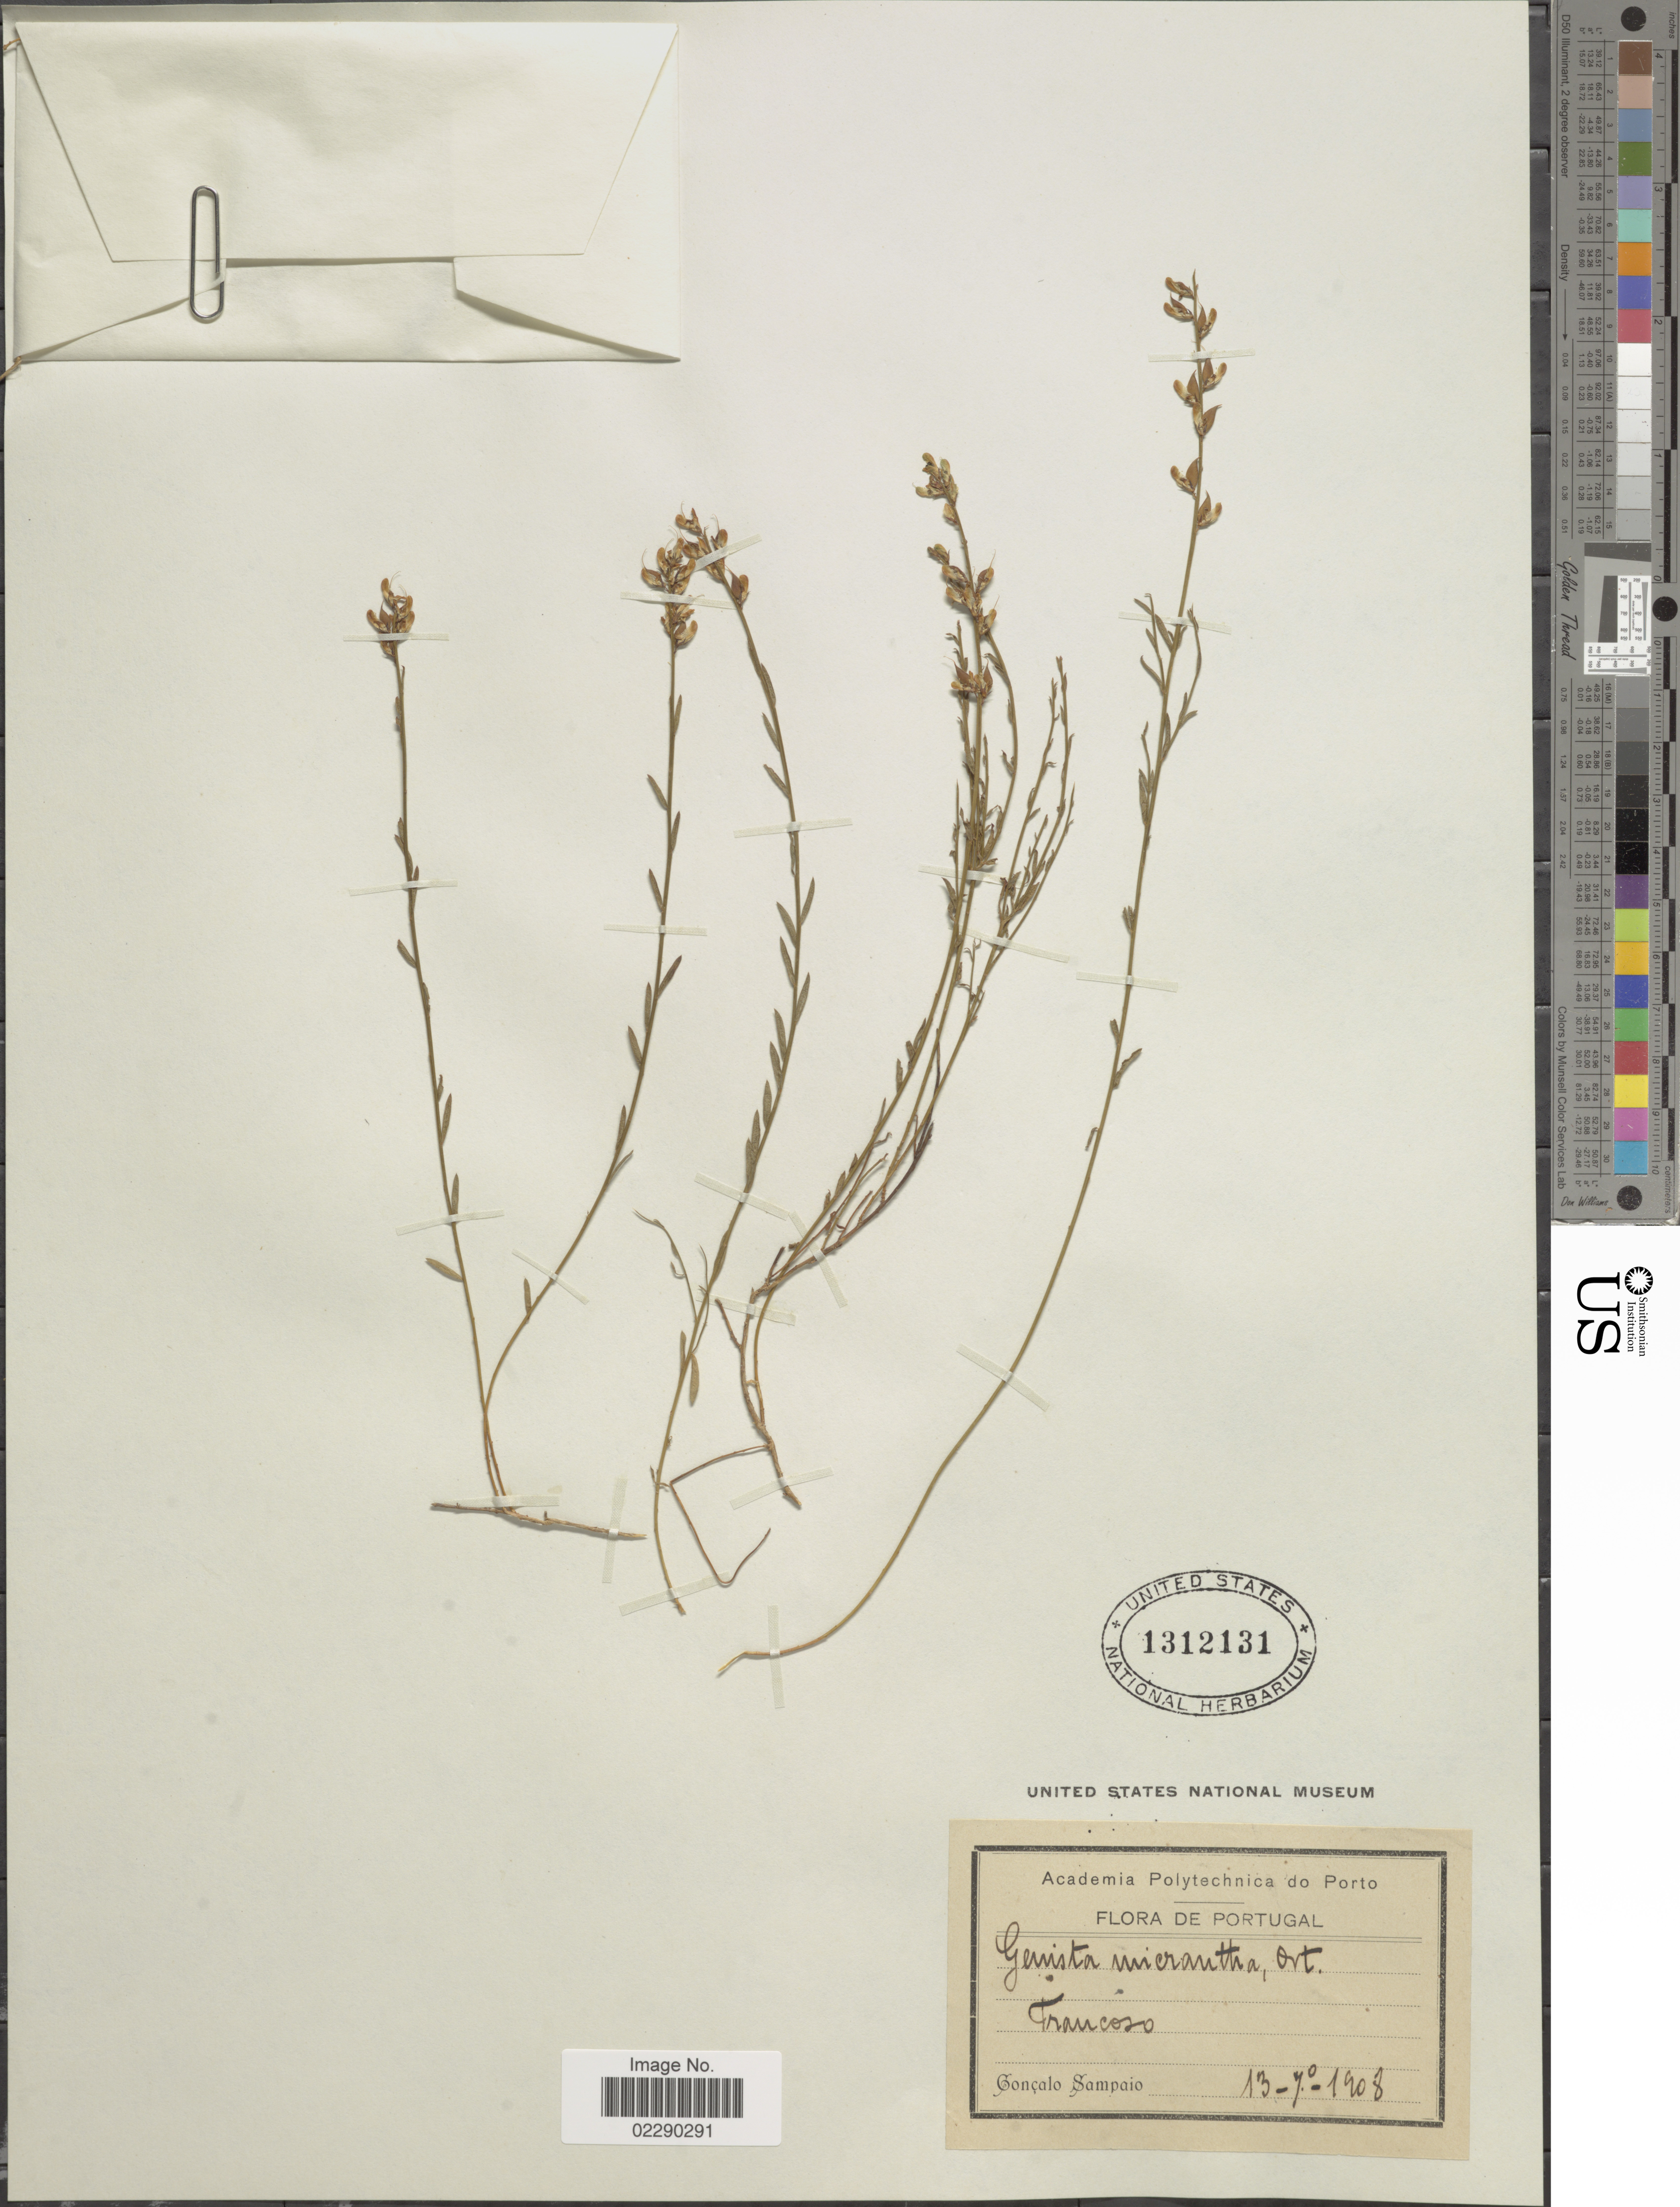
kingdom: Plantae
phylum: Tracheophyta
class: Magnoliopsida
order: Fabales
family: Fabaceae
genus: Genista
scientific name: Genista micrantha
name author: Ortega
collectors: G. A. Sampaio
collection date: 1908-07-13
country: Portugal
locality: Francoso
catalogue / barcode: US 1312131